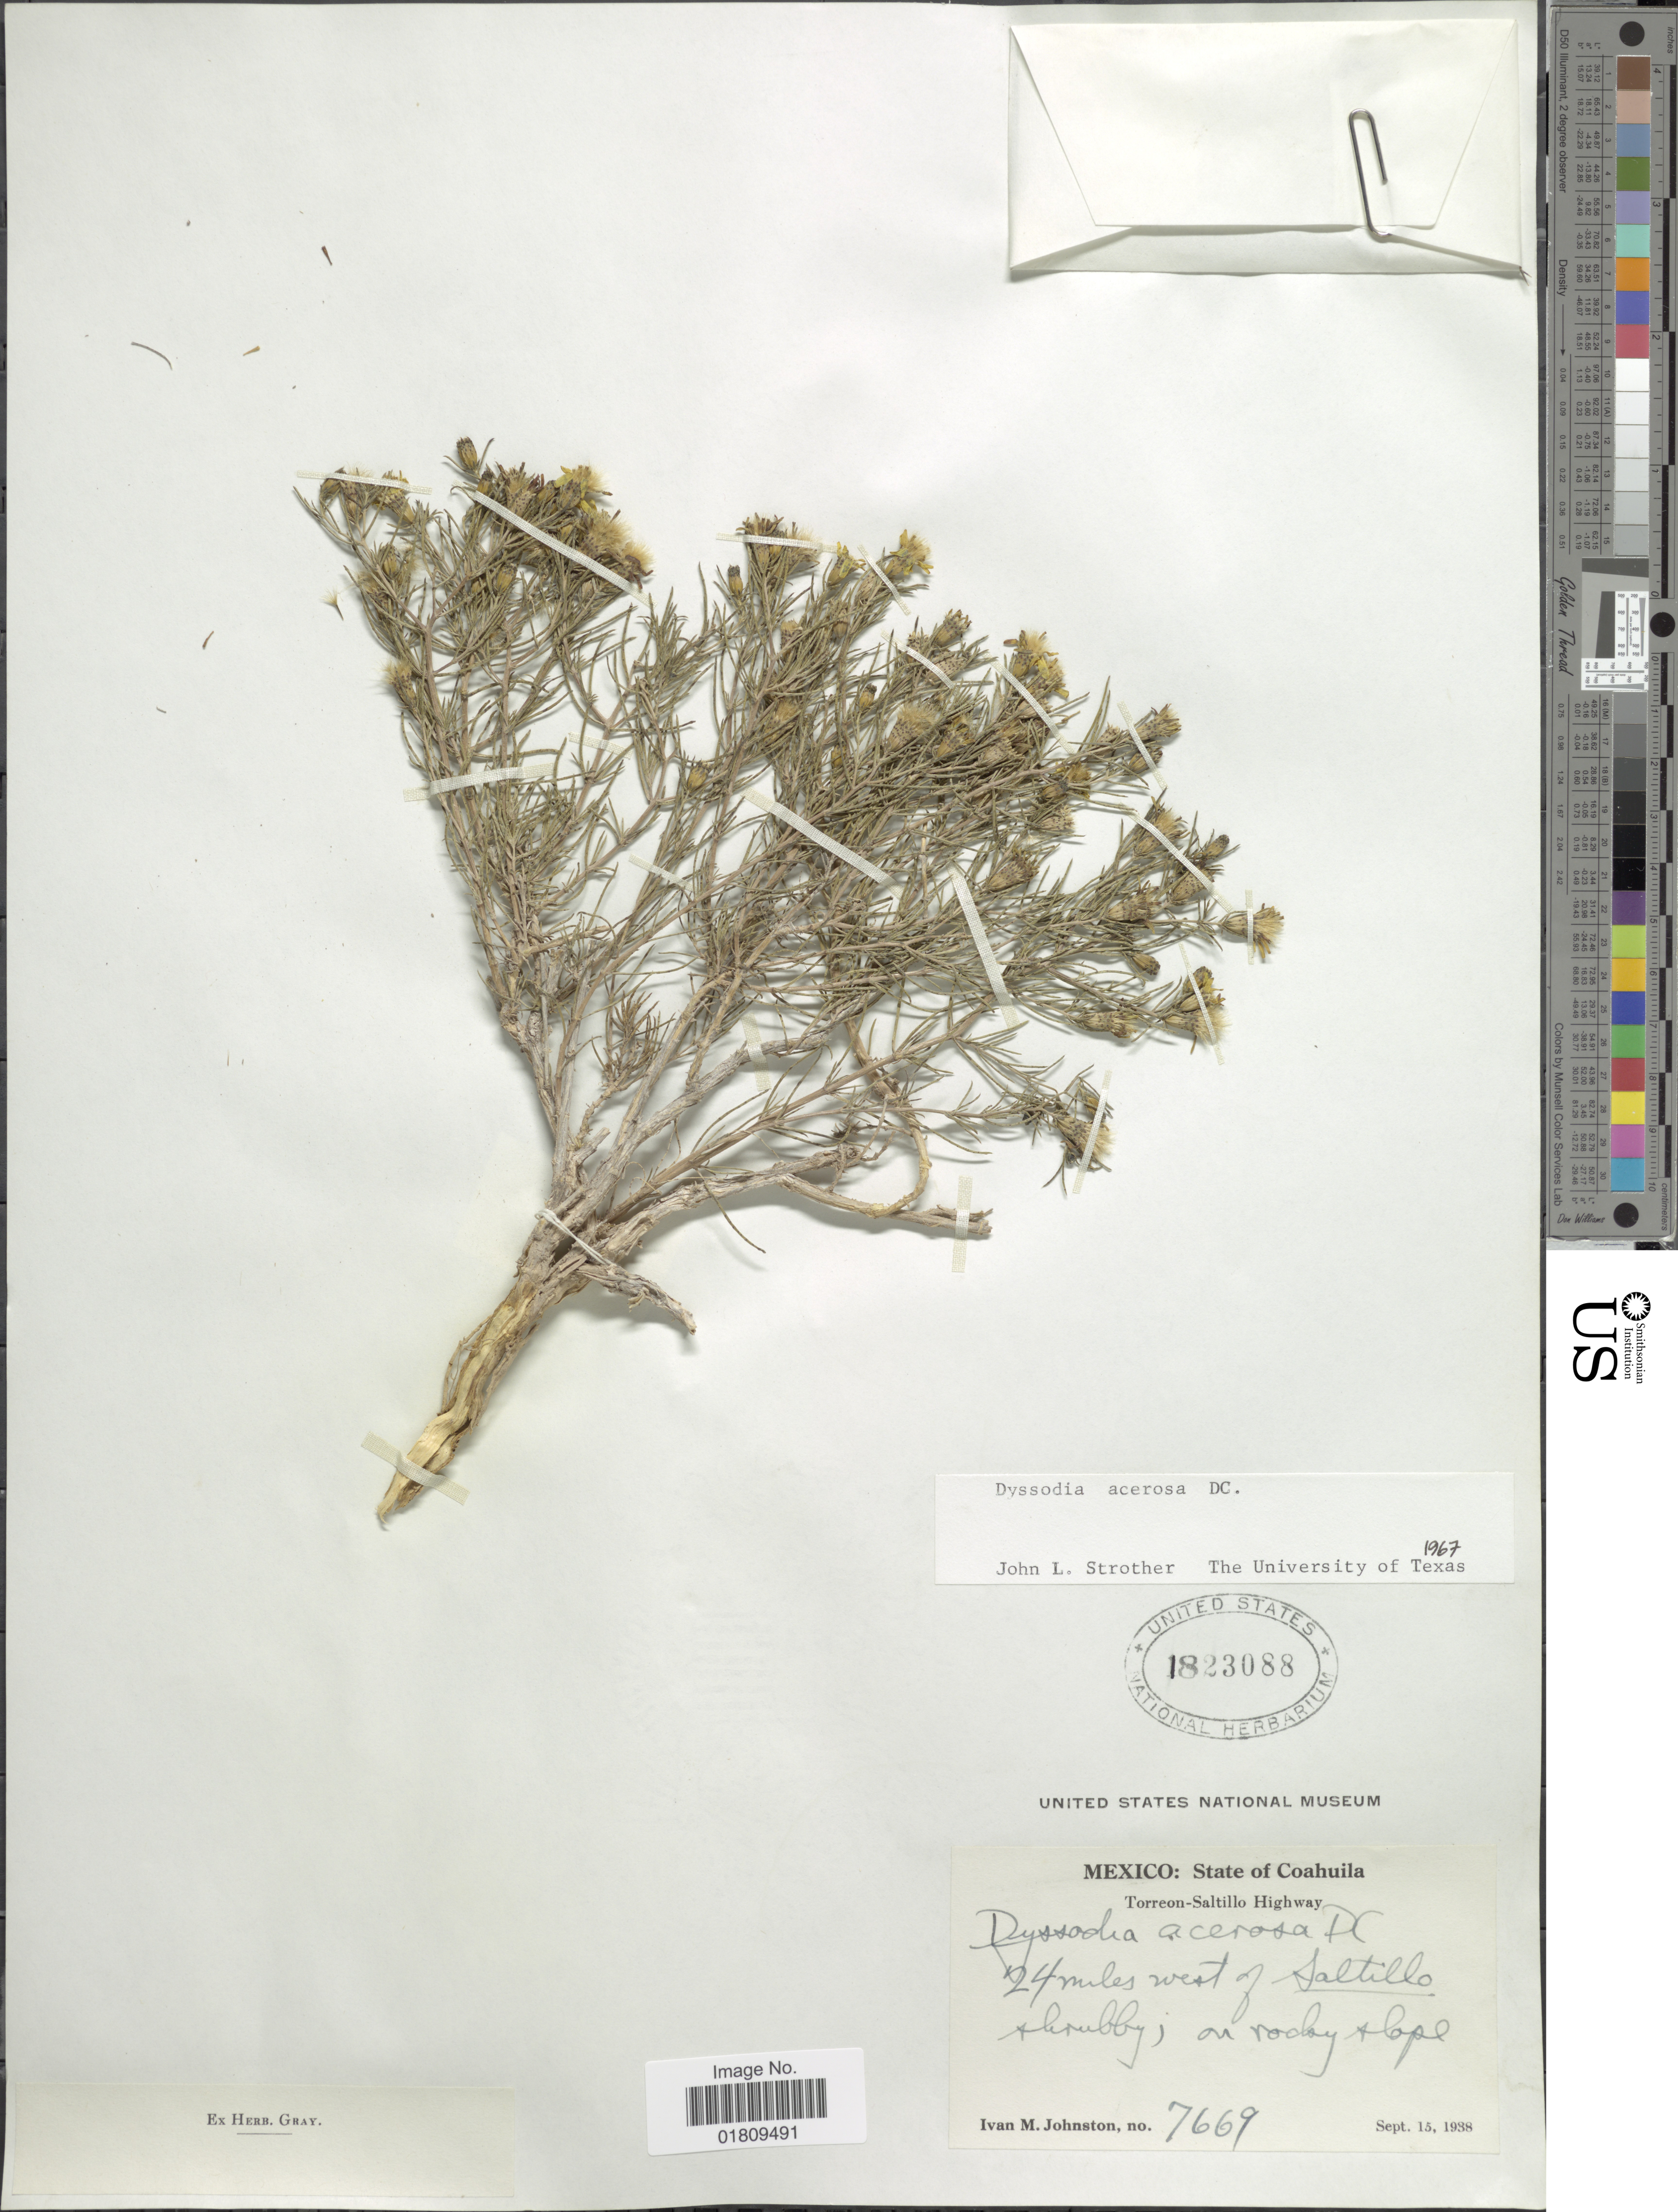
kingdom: Plantae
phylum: Tracheophyta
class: Magnoliopsida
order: Asterales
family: Asteraceae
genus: Dyssodia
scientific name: Dyssodia acerosa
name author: DC.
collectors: I.M. Johnston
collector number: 7669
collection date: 1938-09-15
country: Mexico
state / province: Coahuila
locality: Torreon-Saltillo Highway, 24 miles west of Saltillo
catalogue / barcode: US 1823088